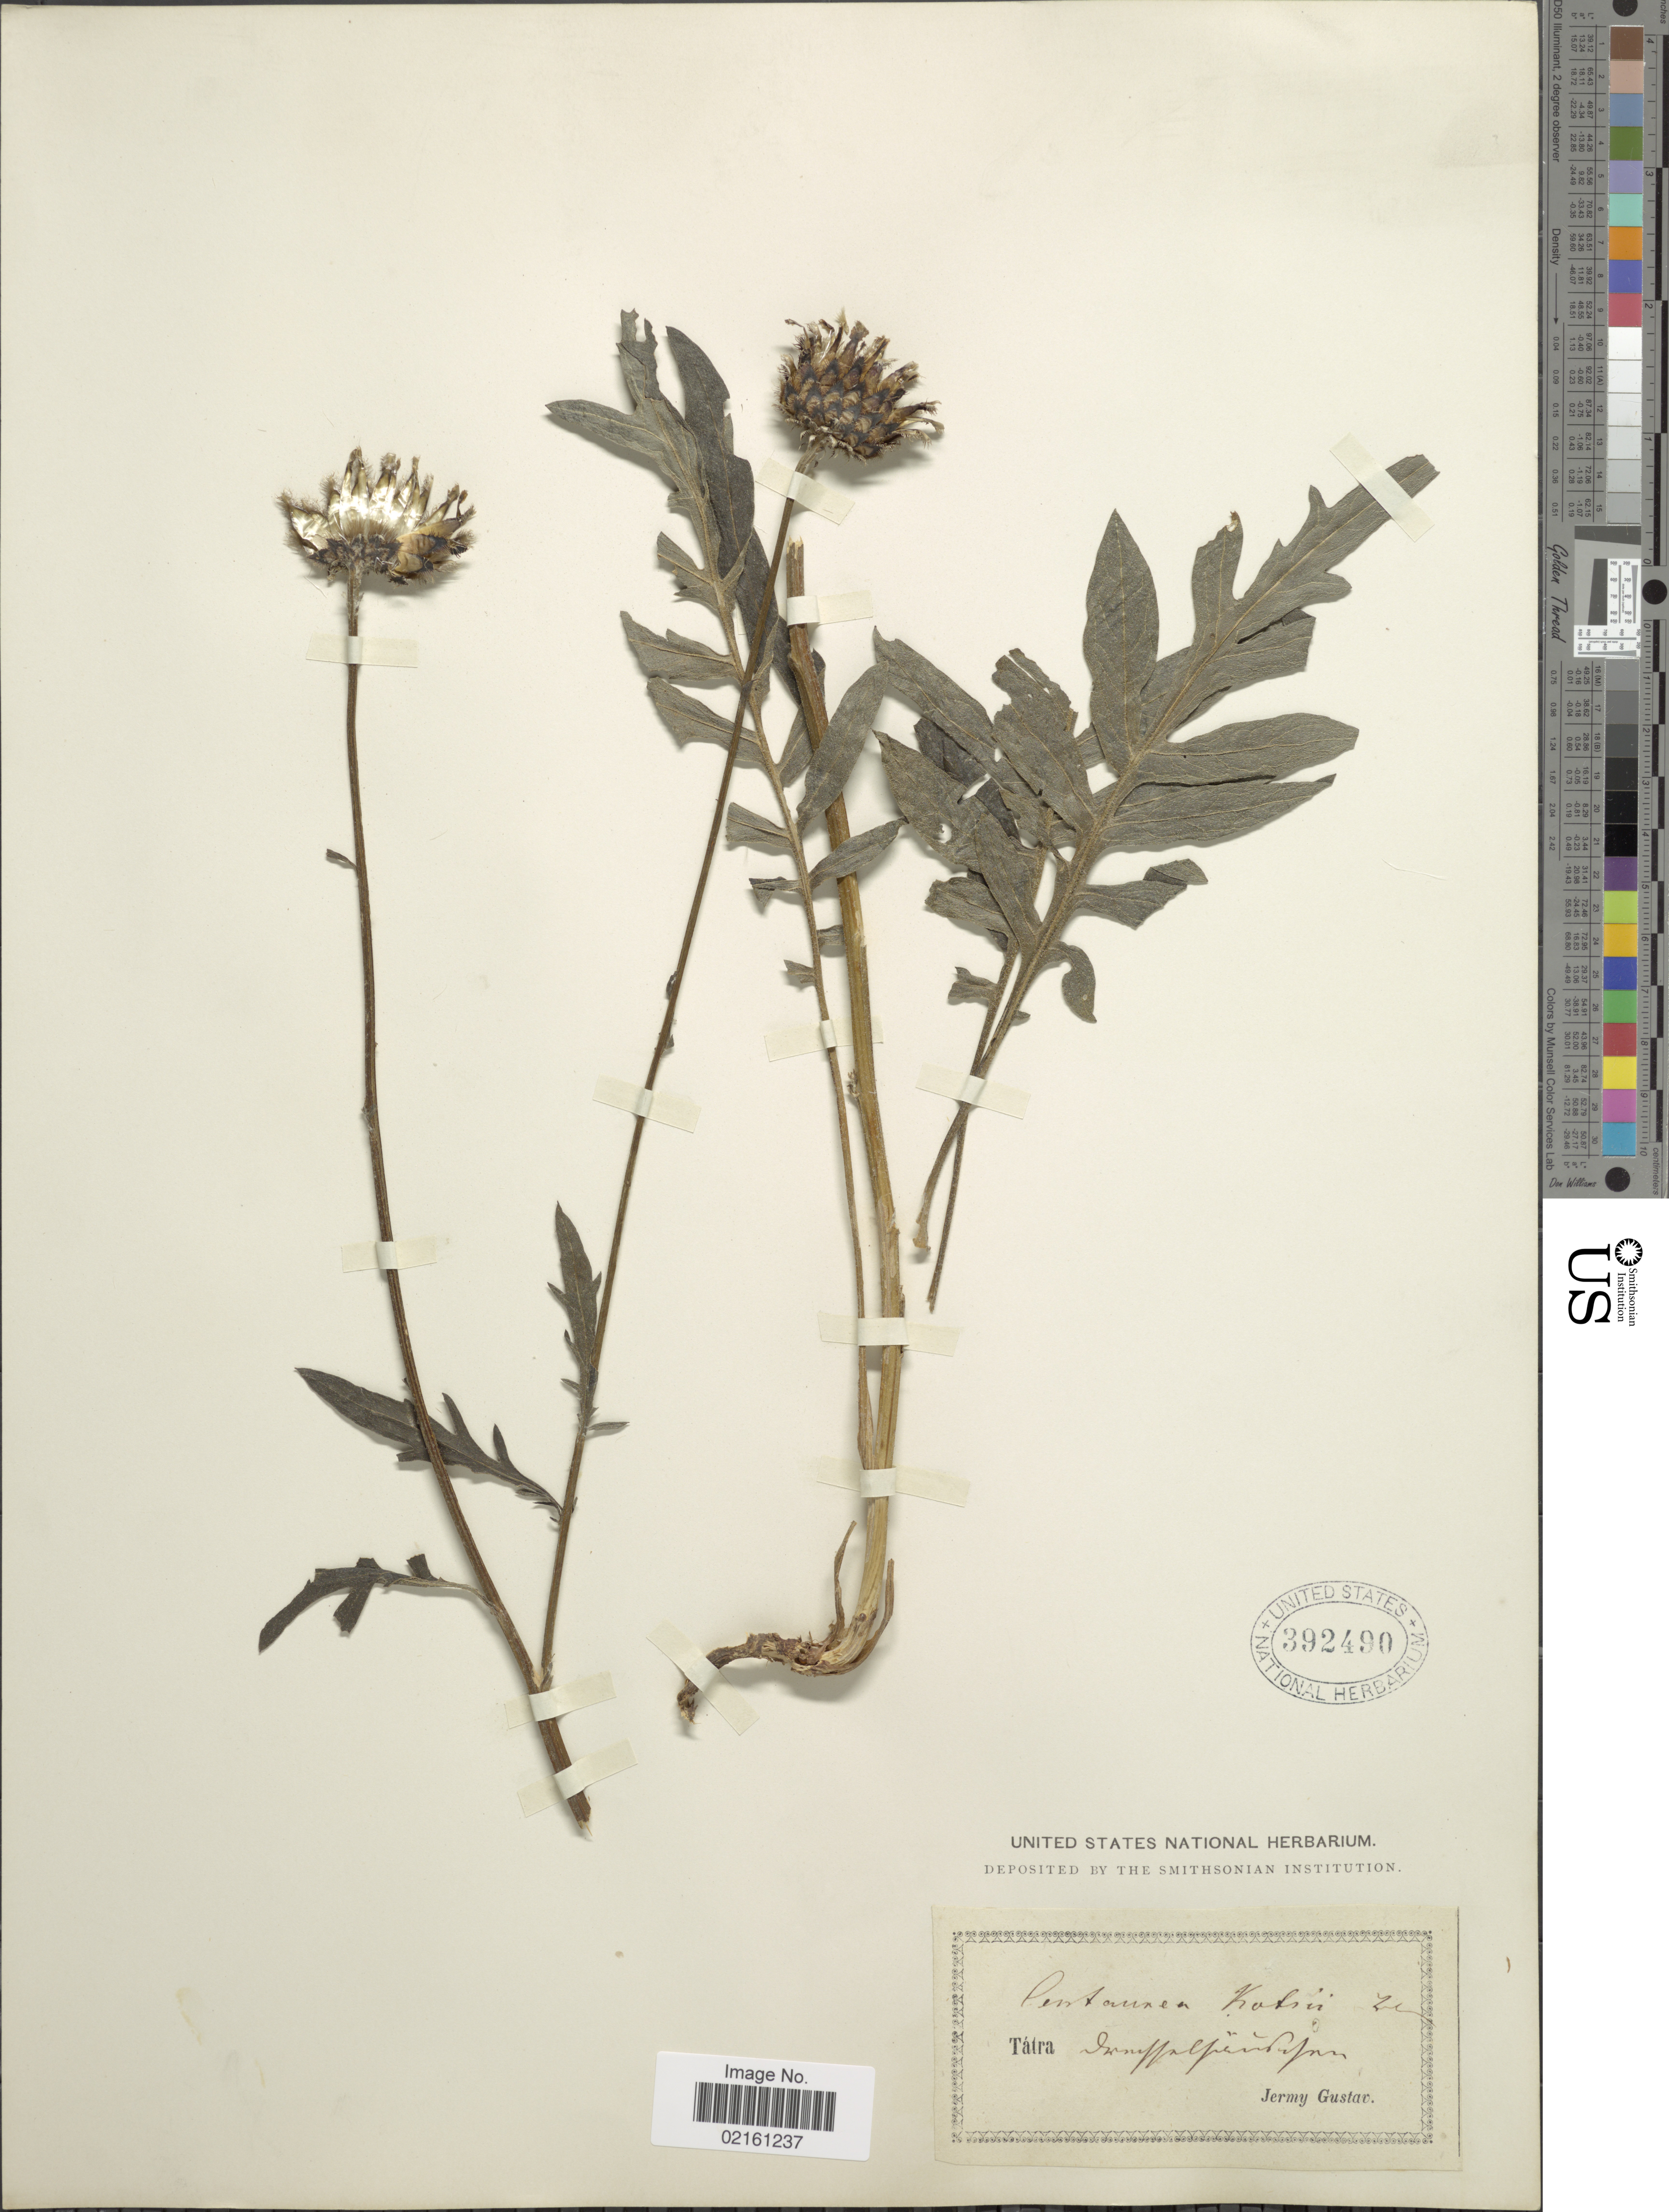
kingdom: Plantae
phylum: Tracheophyta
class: Magnoliopsida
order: Asterales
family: Asteraceae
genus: Centaurea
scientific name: Centaurea scabiosa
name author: L.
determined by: Strong, Mark T., (BOT), Smithsonian Institution - National Museum of Natural History (UNITED STATES)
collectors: J. Gustav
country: Slovakia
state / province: Prešovský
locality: Tatra, [illegible text]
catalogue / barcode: US 392490